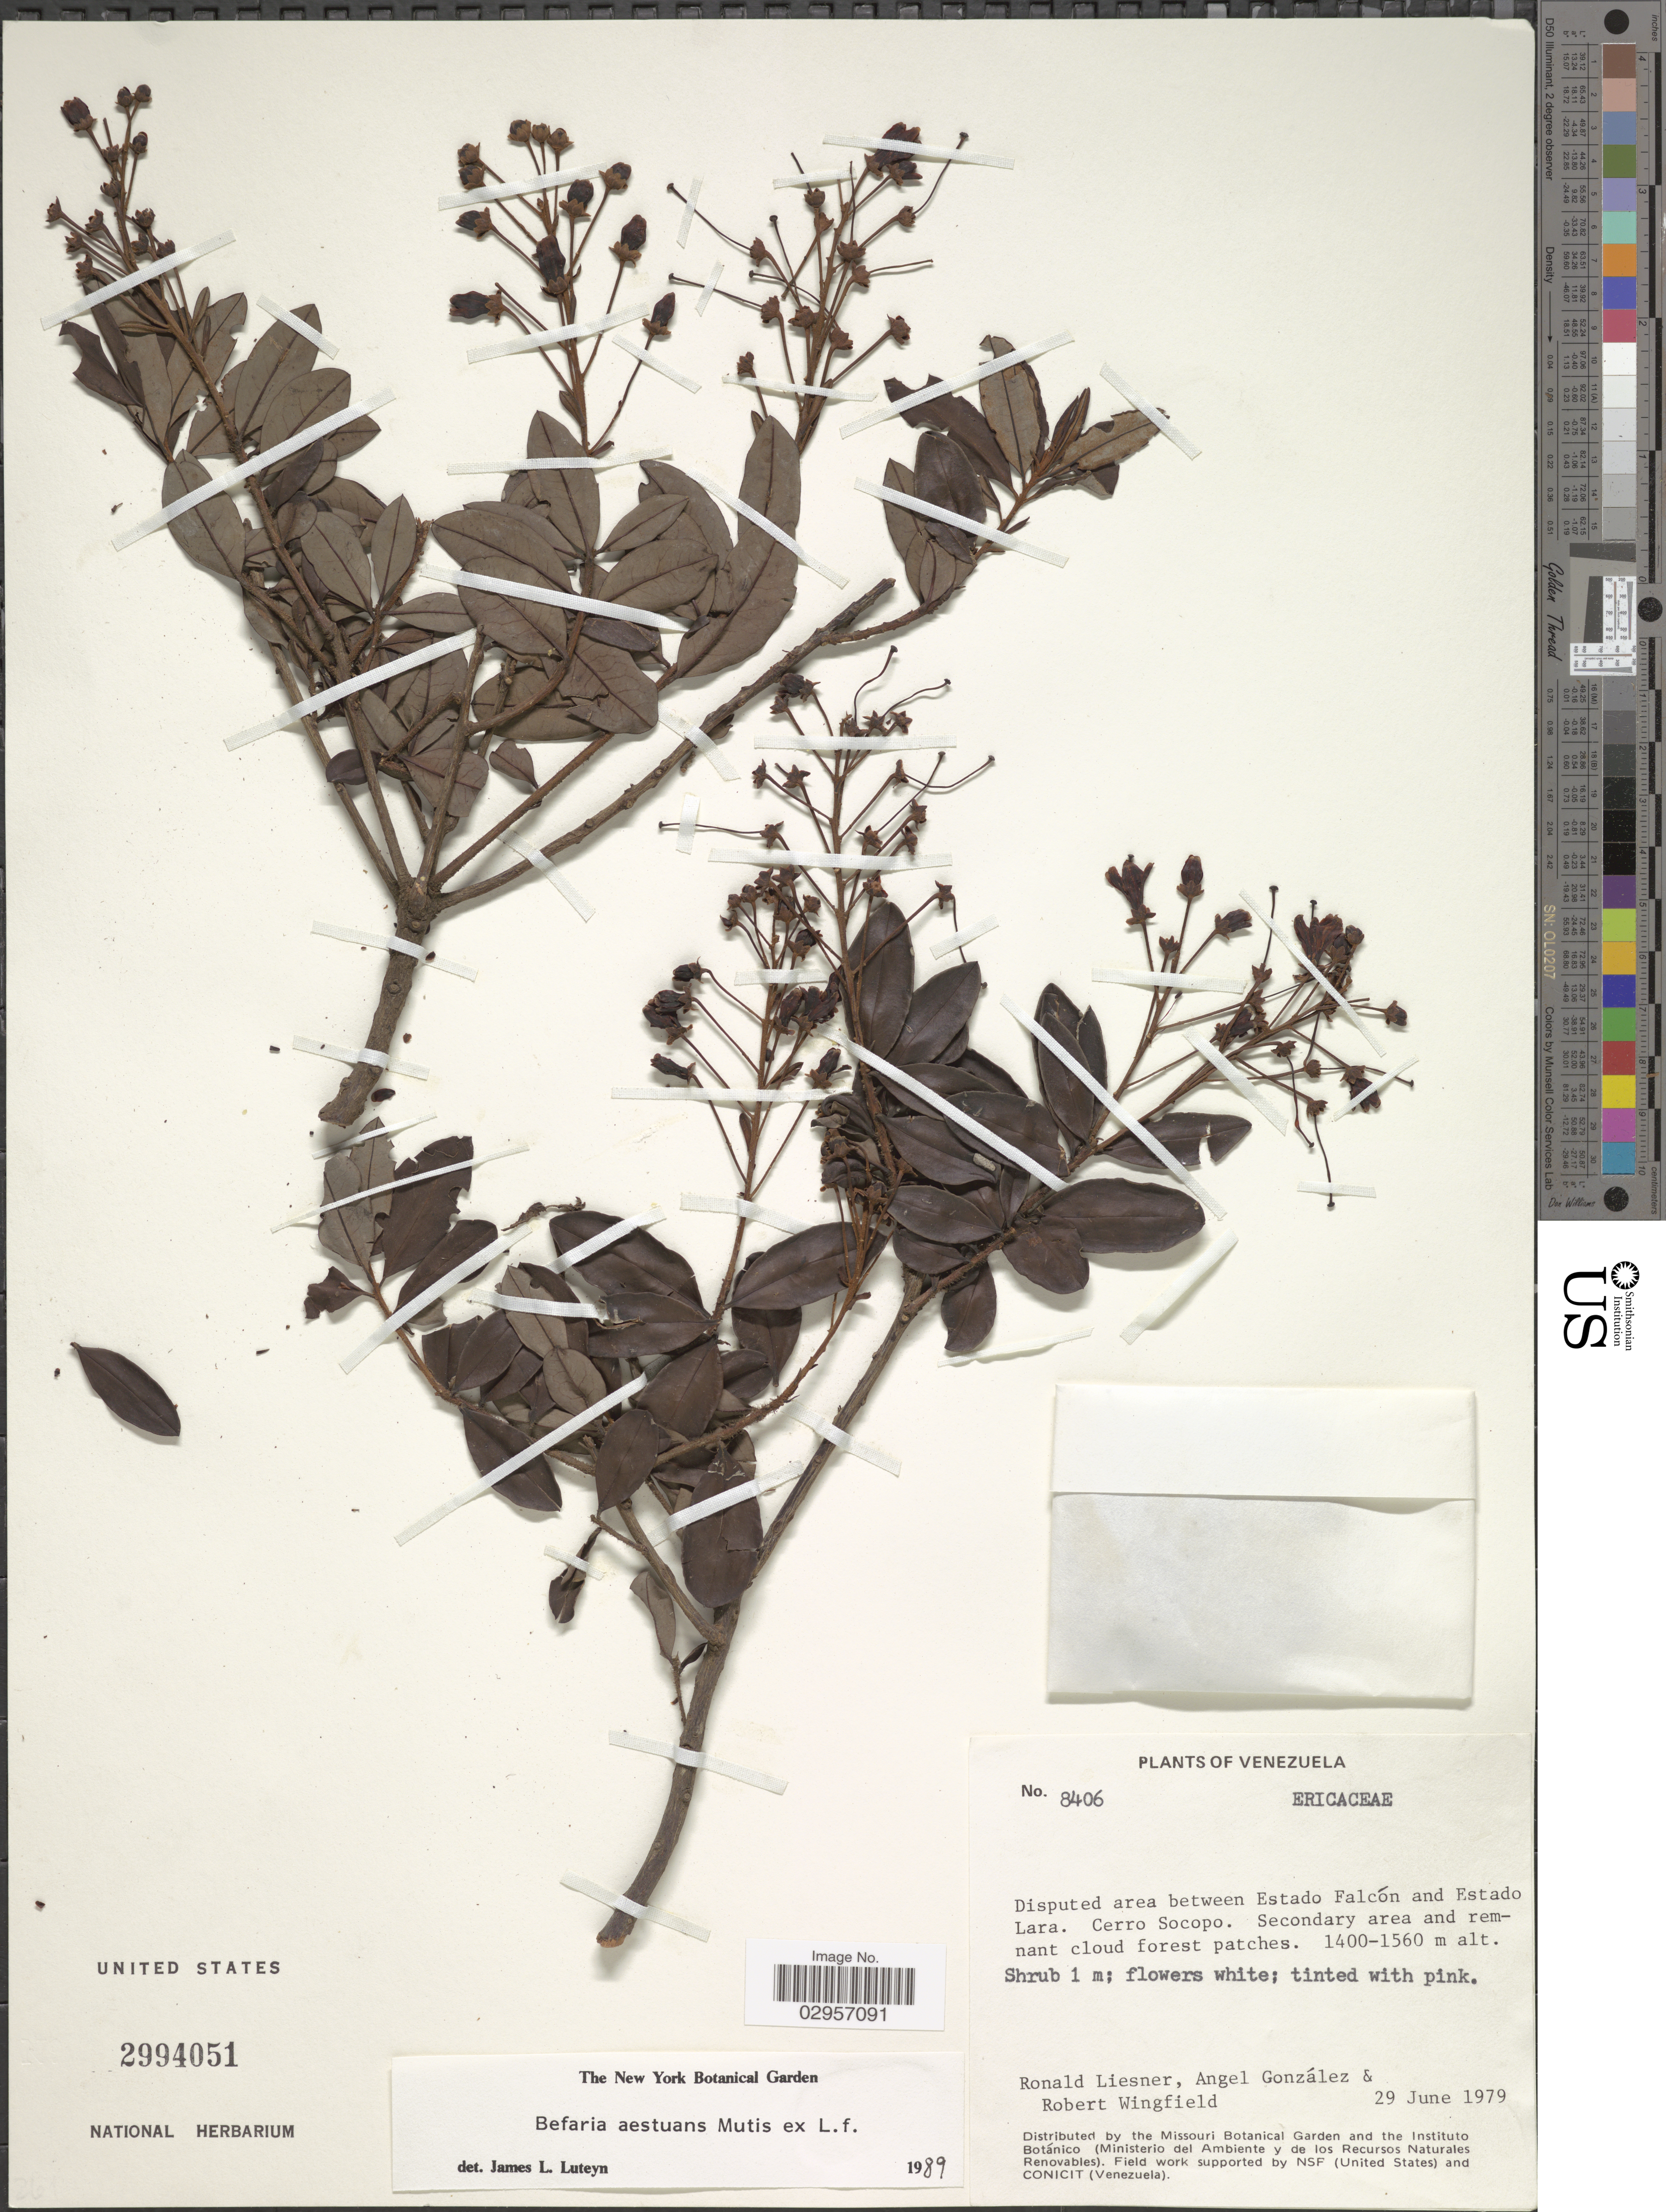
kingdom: Plantae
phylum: Tracheophyta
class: Magnoliopsida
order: Ericales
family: Ericaceae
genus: Befaria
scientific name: Befaria aestuans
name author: Mutis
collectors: R. L. Liesner, A. C. González & R. C. Wingfield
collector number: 8406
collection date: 1979-06-29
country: Venezuela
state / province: Lara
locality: Disputed area between Estado Falcón and Estado Lara. Cerro Socopo.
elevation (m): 1400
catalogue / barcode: US 2994051